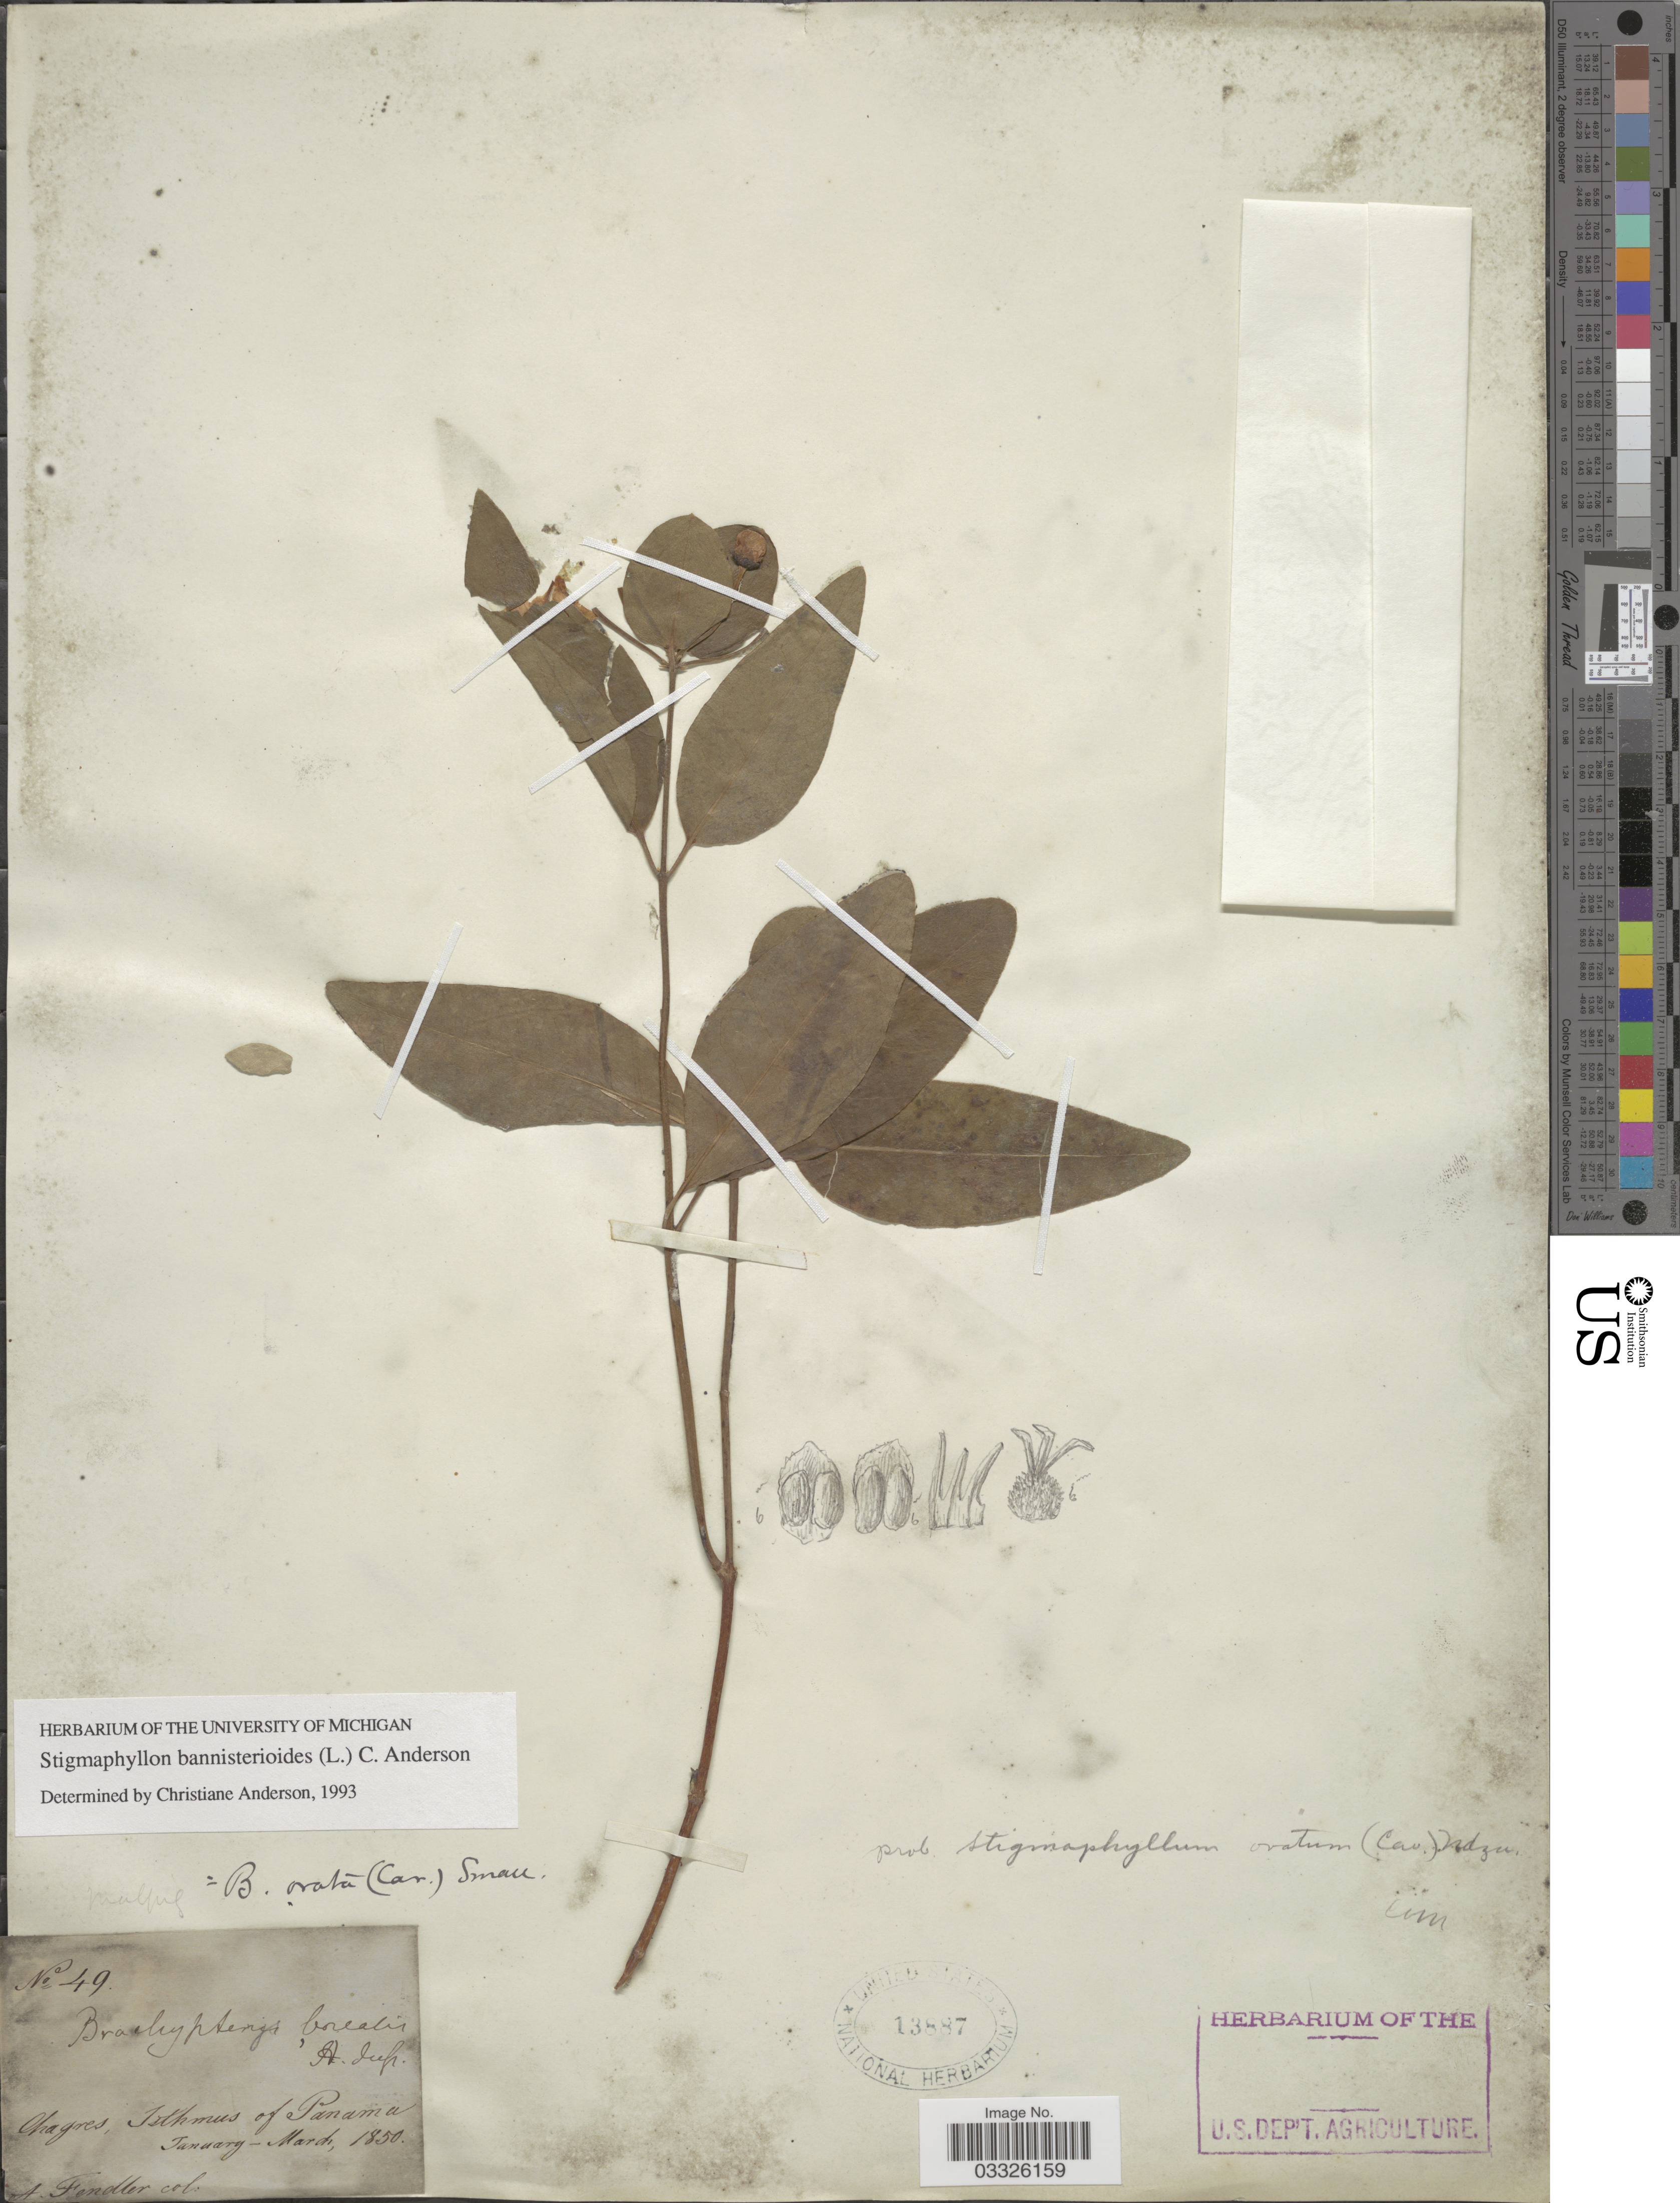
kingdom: Plantae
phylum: Tracheophyta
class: Magnoliopsida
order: Malpighiales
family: Malpighiaceae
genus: Stigmaphyllon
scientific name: Stigmaphyllon bannisterioides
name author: (L.) C.E. Anderson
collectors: A. Fendler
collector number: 49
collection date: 1850-01/1850-03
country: Panama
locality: Chagres, Isthmus of Panama.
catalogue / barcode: US 13887